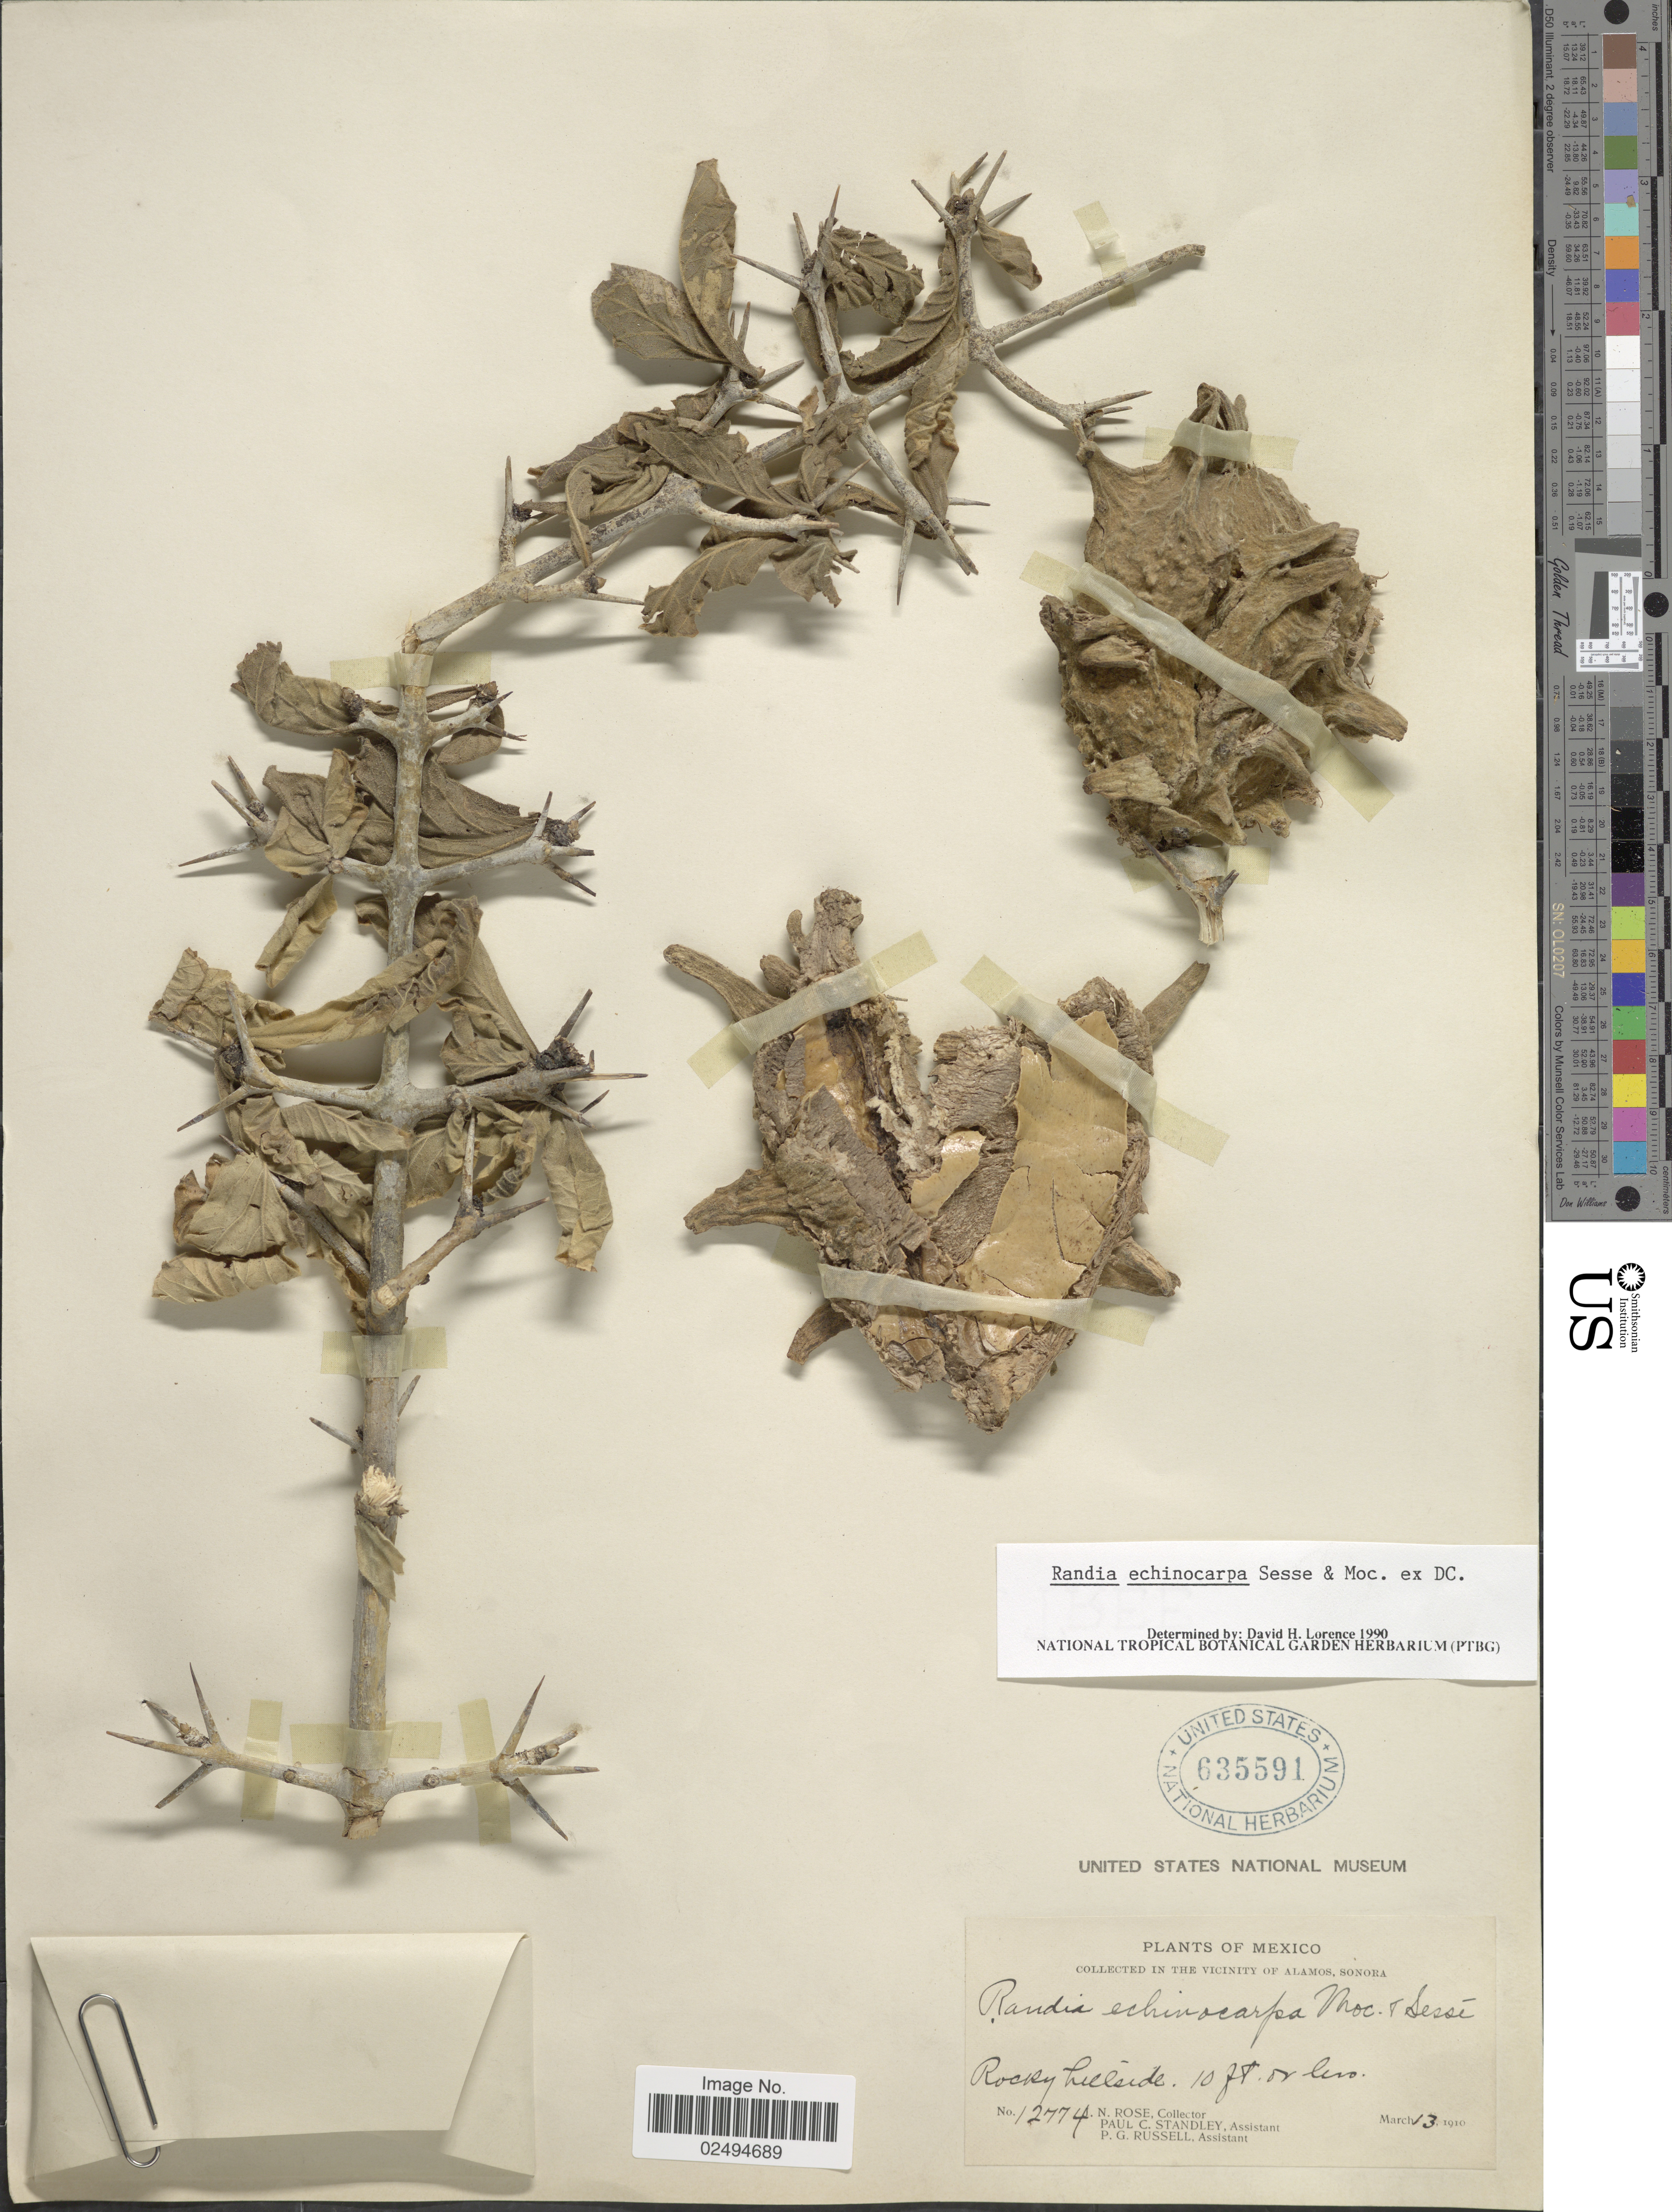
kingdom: Plantae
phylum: Tracheophyta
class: Magnoliopsida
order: Gentianales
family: Rubiaceae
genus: Randia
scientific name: Randia echinocarpa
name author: Sessé & Moc. ex DC.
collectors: J. N. Rose, P. C. Standley & P. G. Russell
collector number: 12774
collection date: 1910-03-13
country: Mexico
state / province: Sonora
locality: In the vicinity of Alamos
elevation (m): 3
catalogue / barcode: US 635591